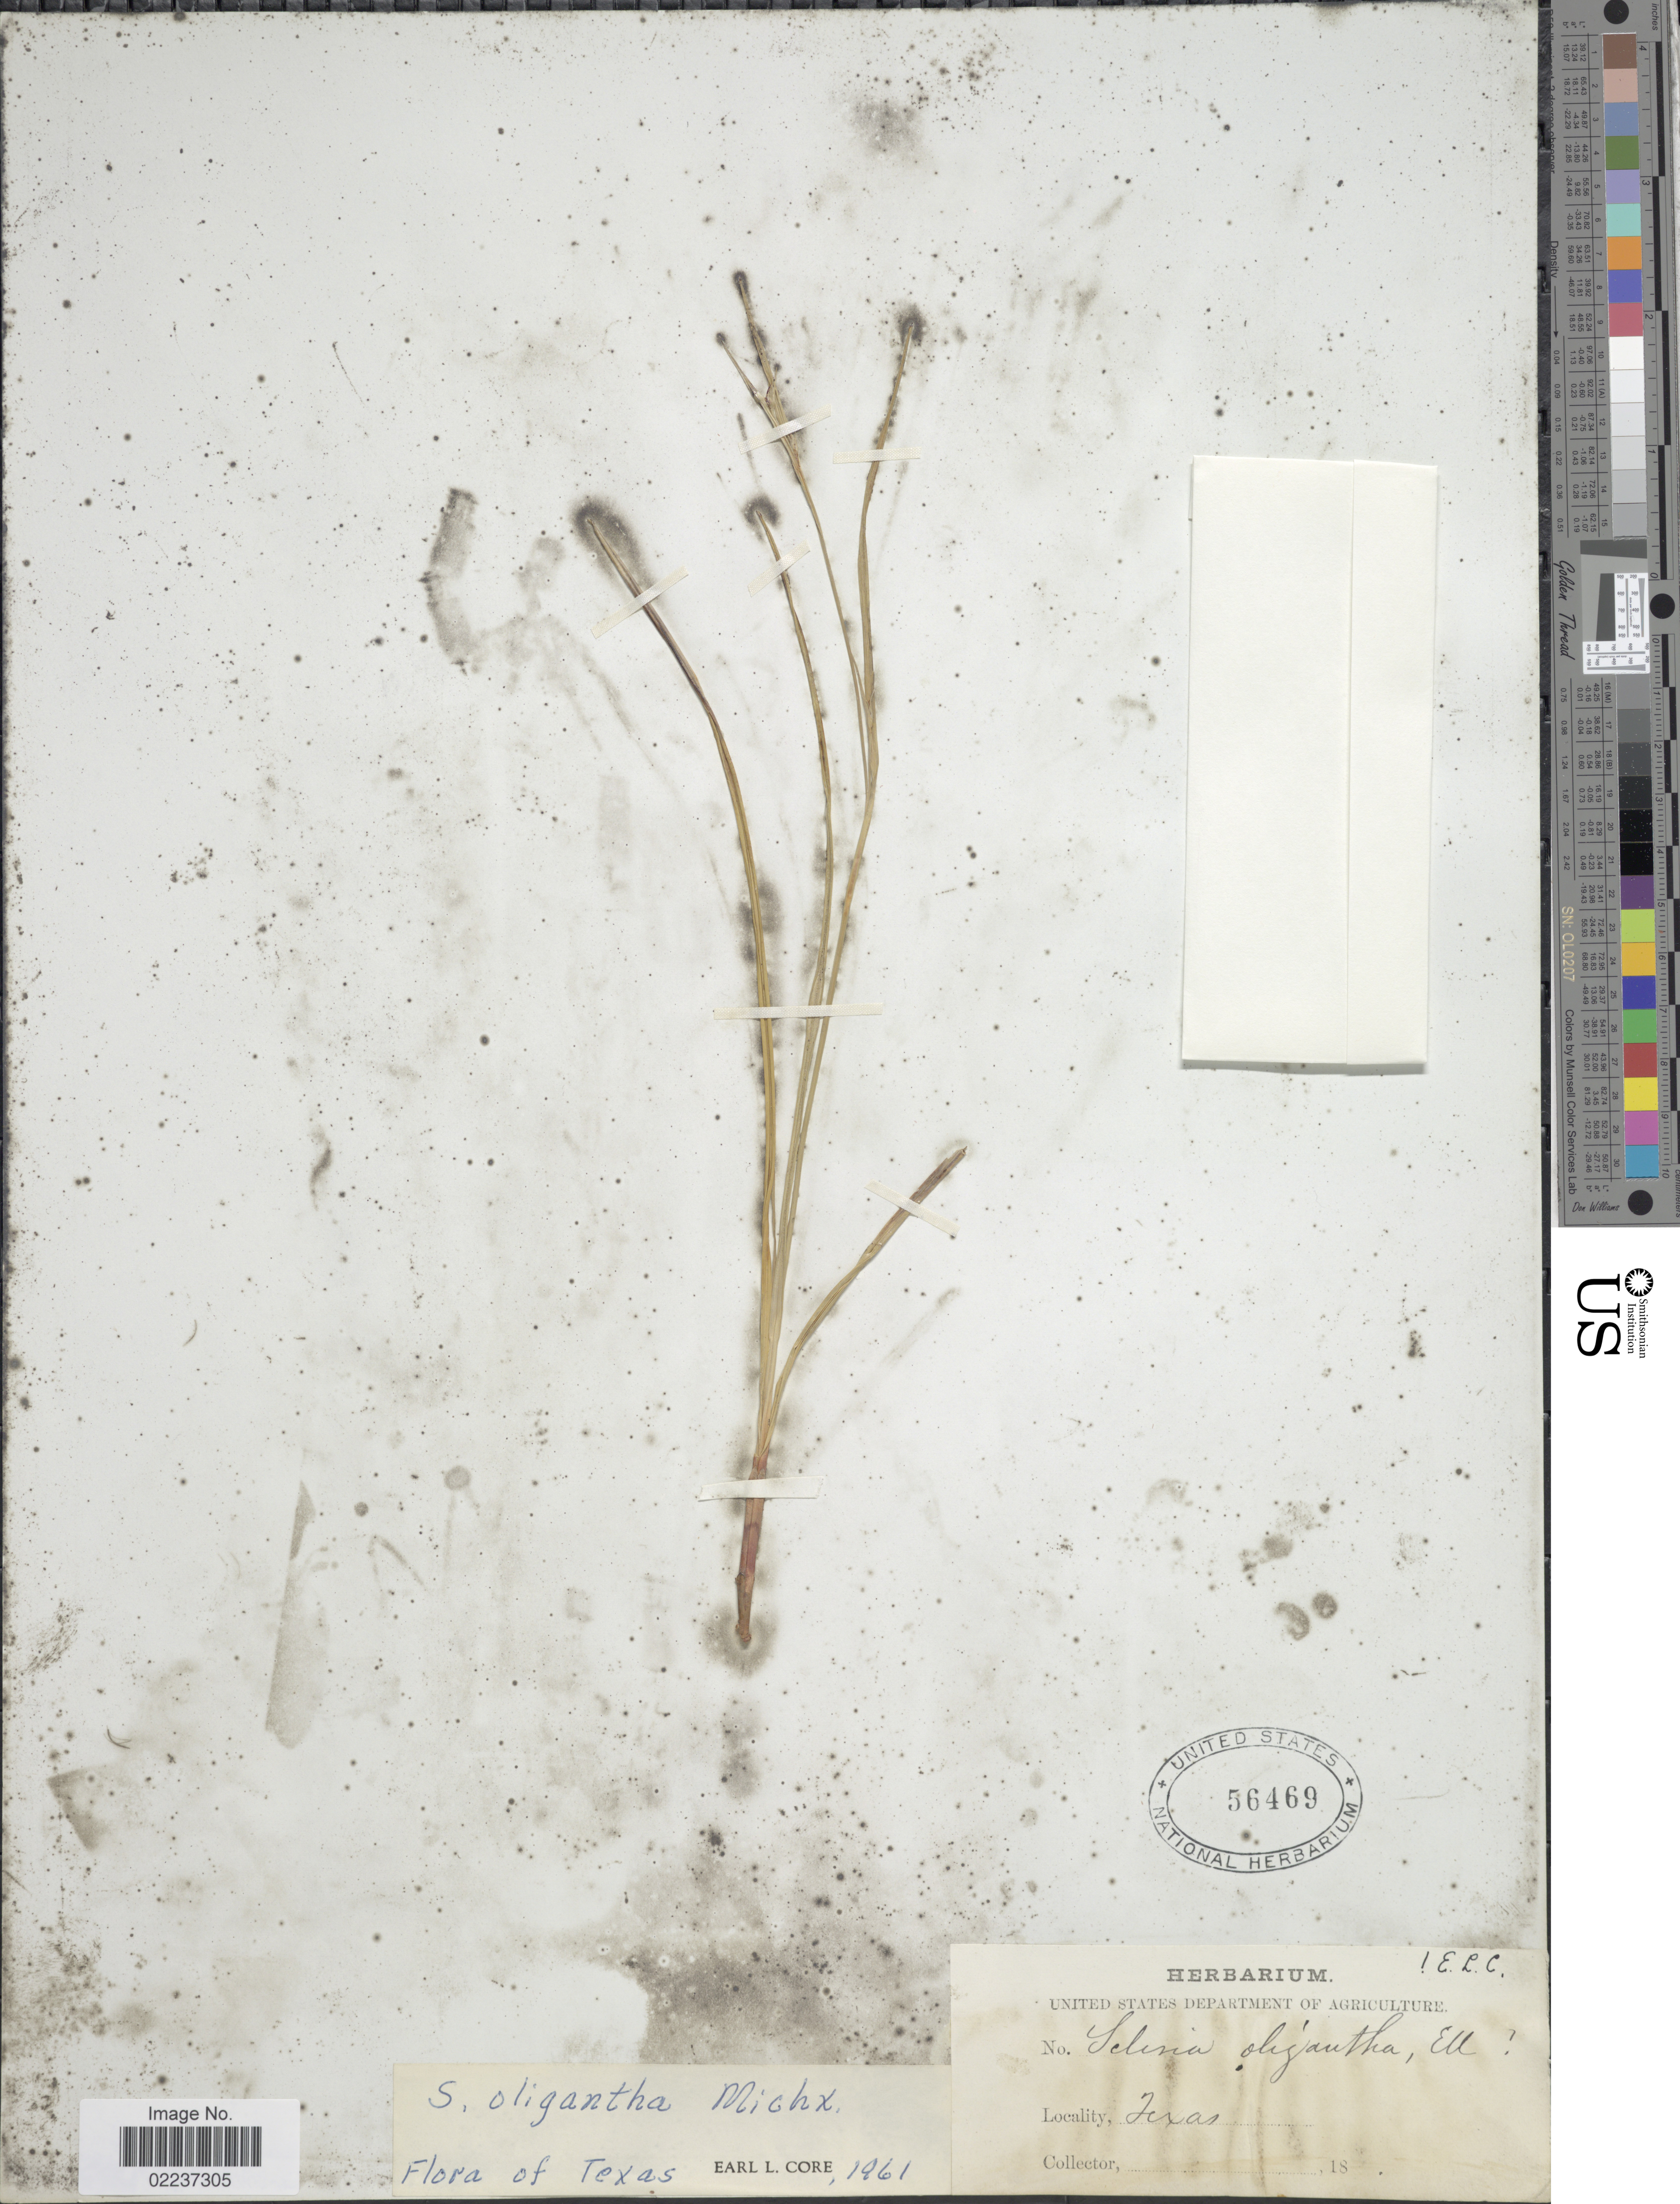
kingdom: Plantae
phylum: Tracheophyta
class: Liliopsida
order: Poales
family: Cyperaceae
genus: Scleria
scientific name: Scleria oligantha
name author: Michx.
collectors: United States Department of Agriculture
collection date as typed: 18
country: United States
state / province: Texas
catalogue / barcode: US 56469